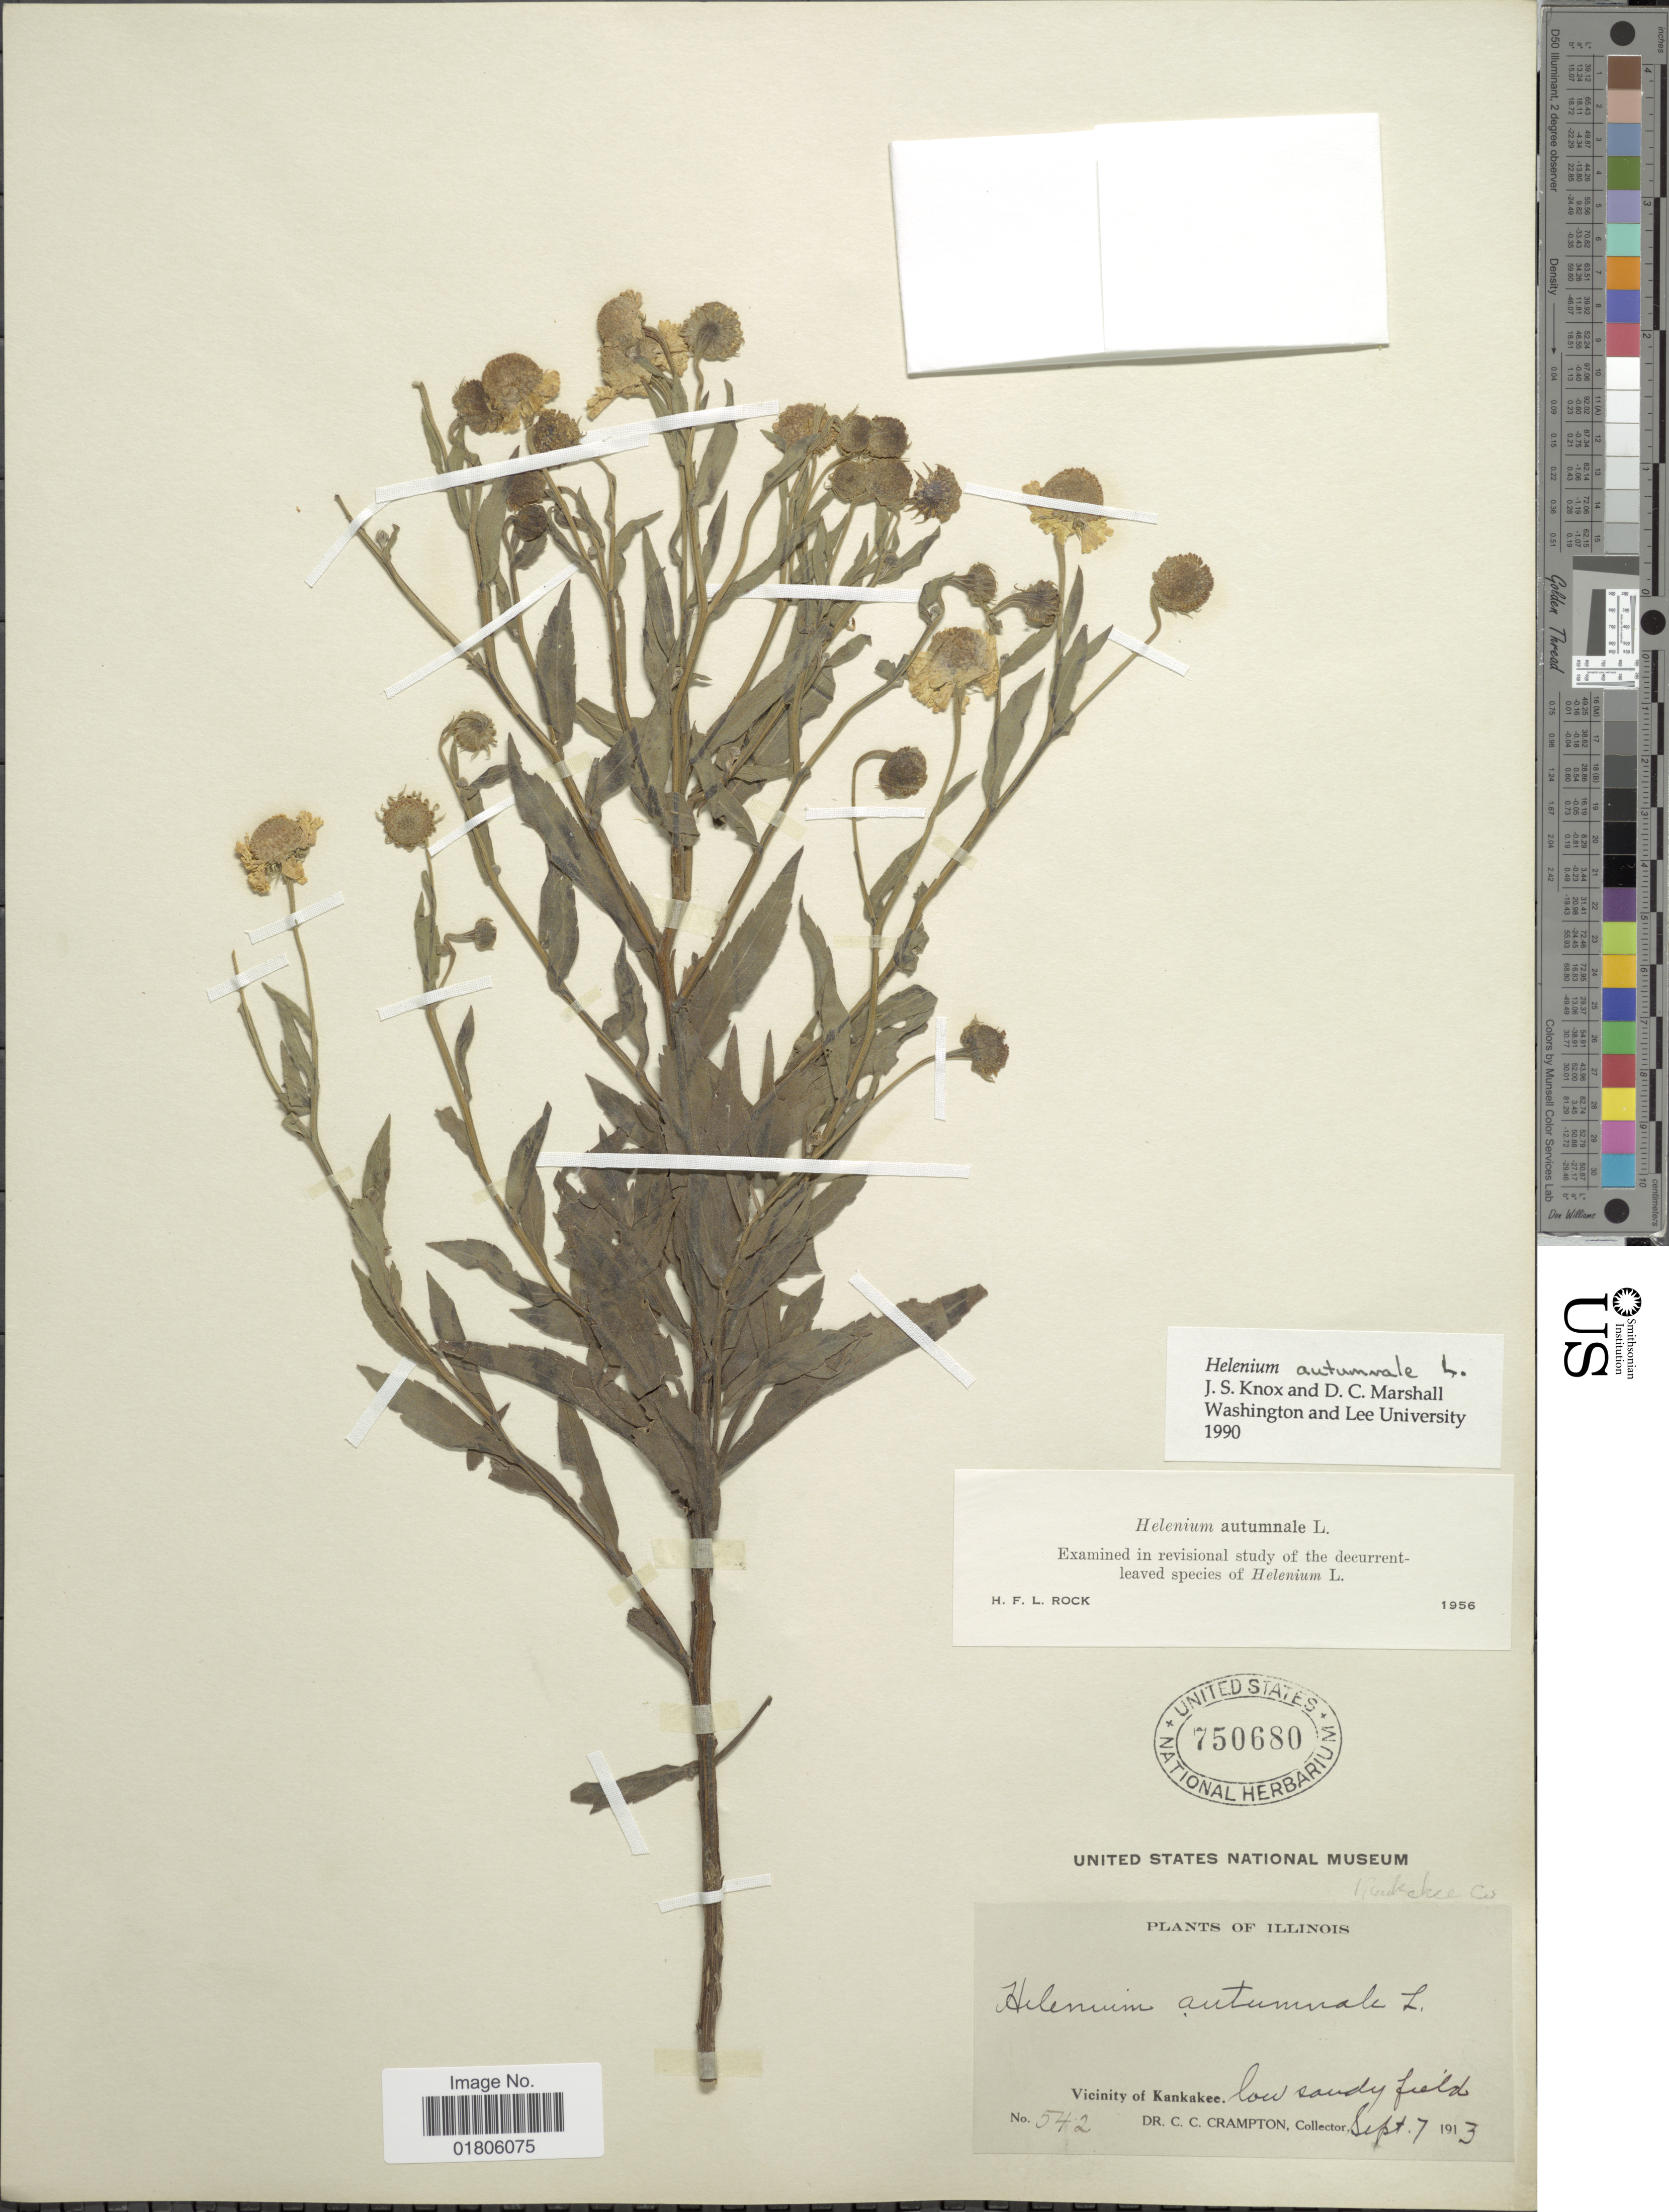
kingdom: Plantae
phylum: Tracheophyta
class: Magnoliopsida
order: Asterales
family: Asteraceae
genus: Helenium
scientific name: Helenium autumnale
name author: L.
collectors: C. Crampton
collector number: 542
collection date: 1913-09-07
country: United States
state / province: Illinois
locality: Vicinity of Kankakee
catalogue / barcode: US 750680